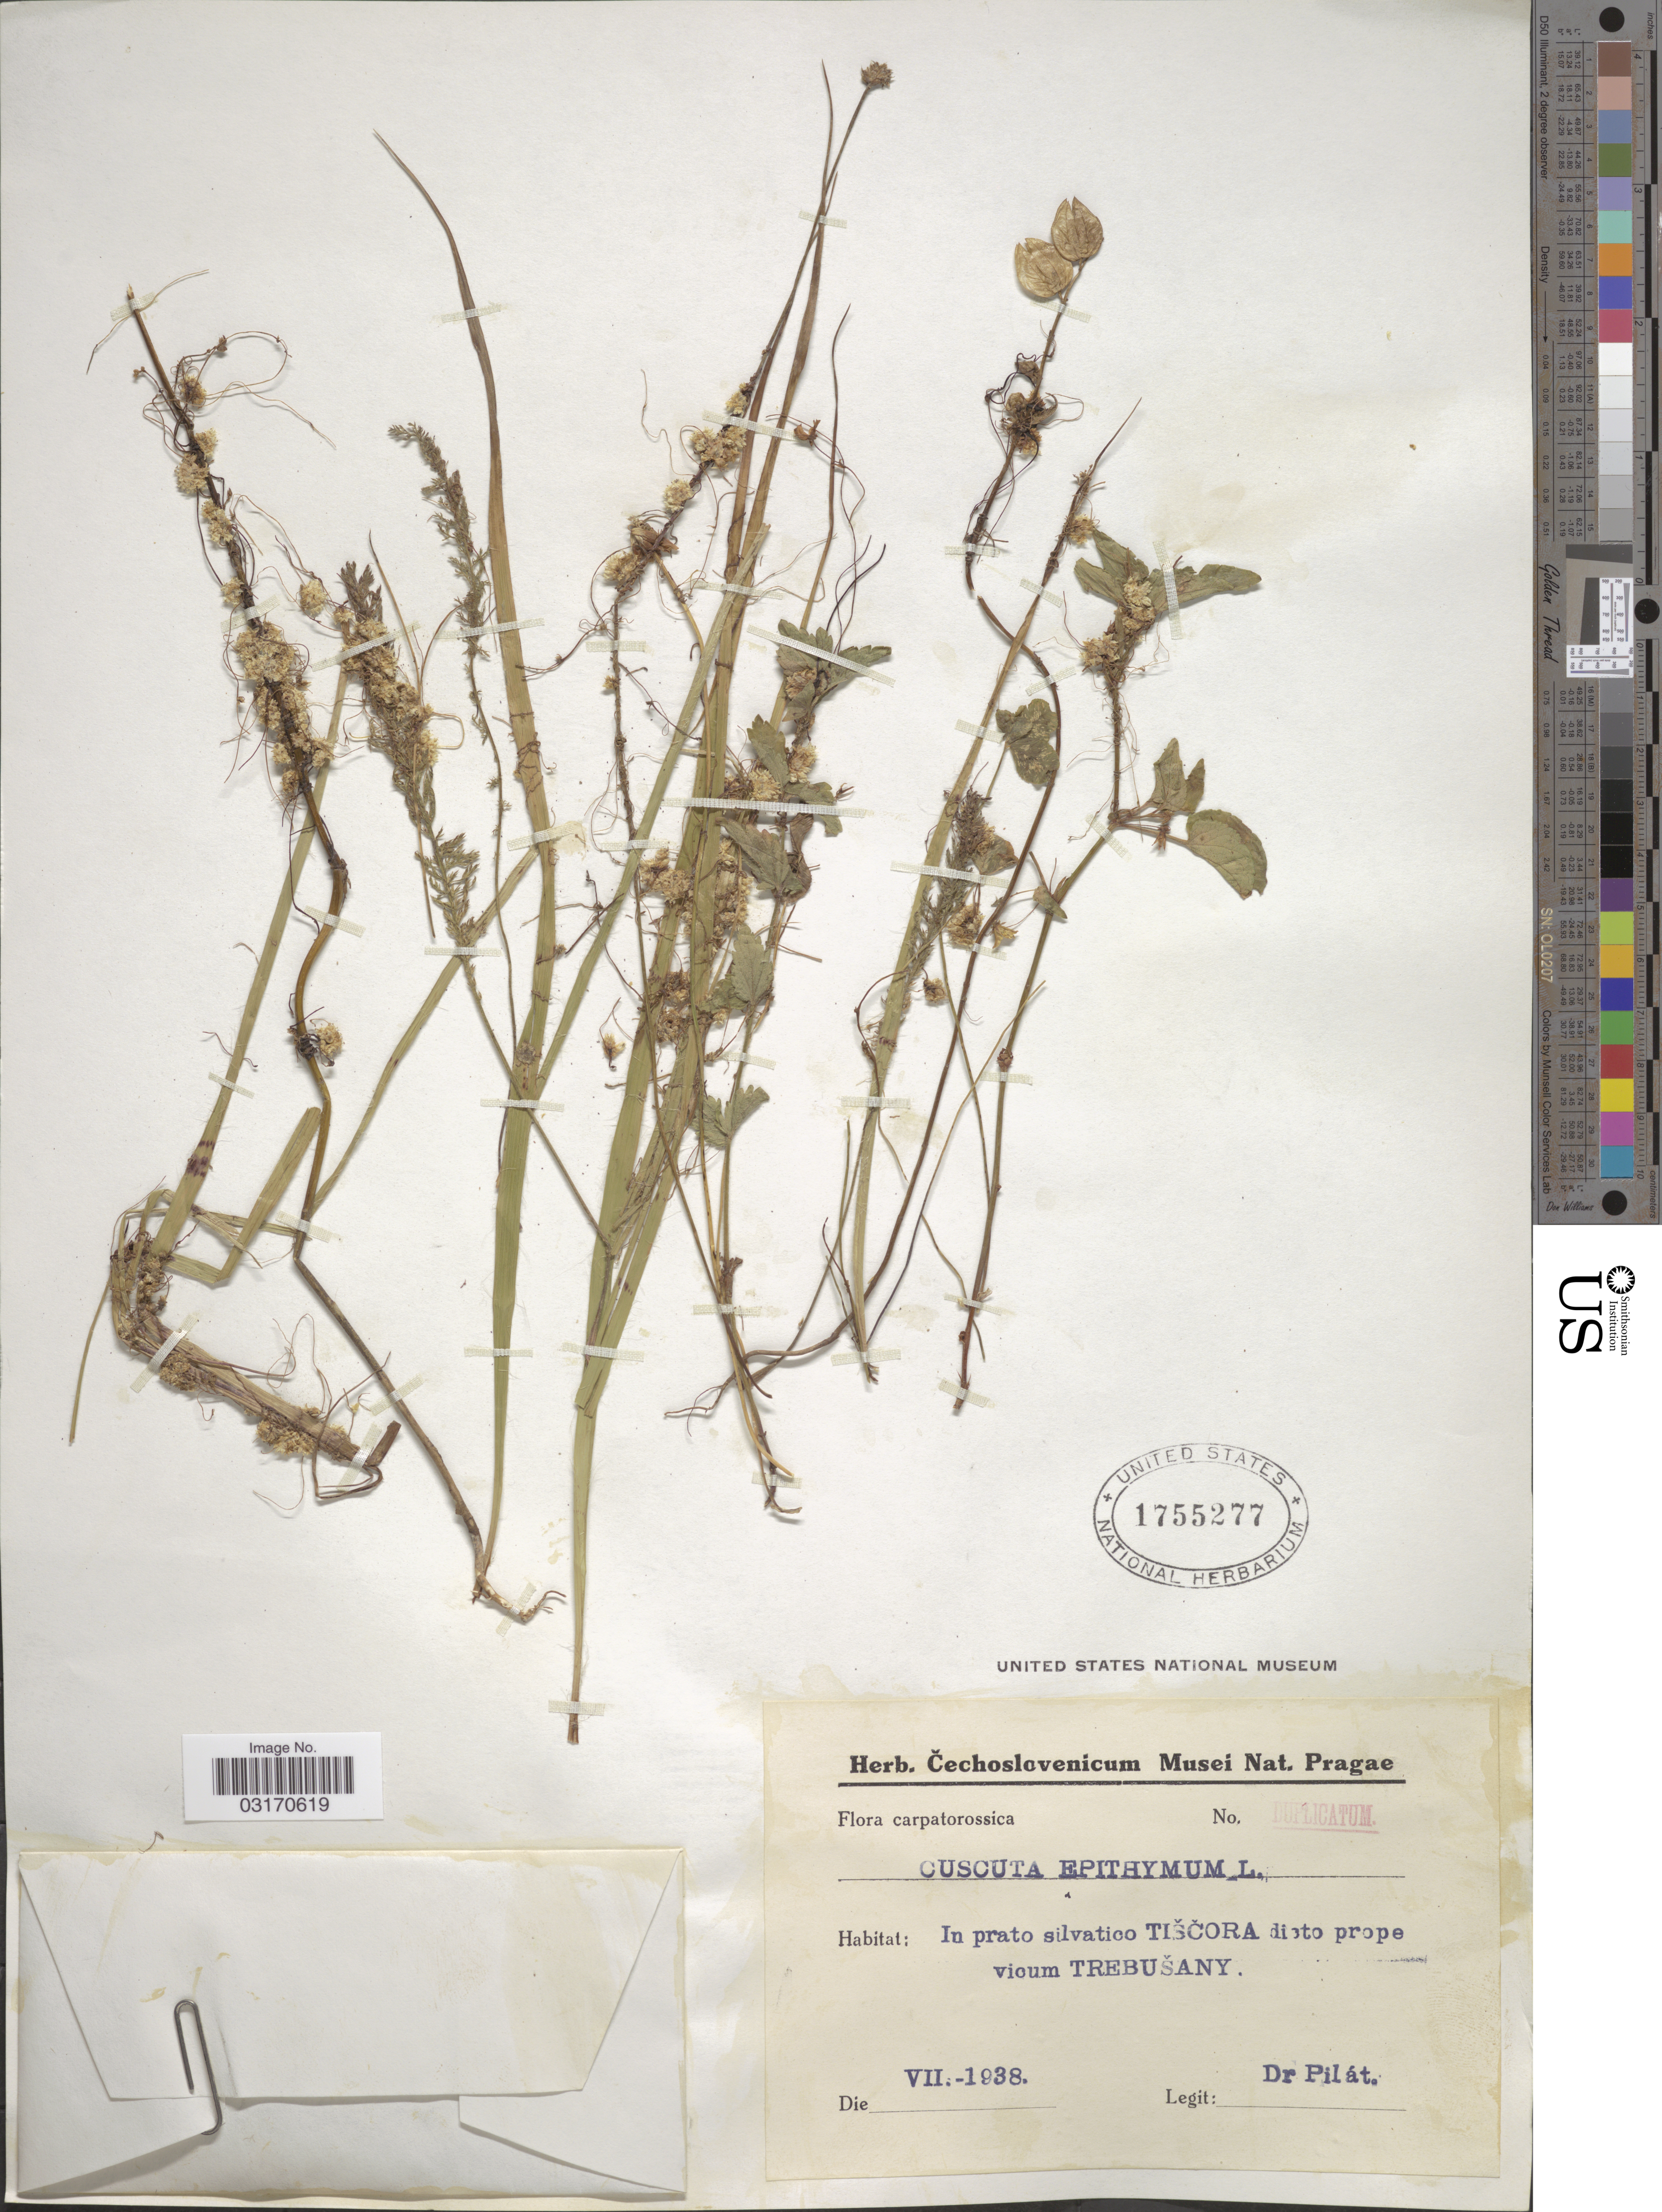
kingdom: Plantae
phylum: Tracheophyta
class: Magnoliopsida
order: Solanales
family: Convolvulaceae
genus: Cuscuta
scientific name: Cuscuta epithymum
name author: Murray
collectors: Pilát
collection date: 1938-07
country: Ukraine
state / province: Zakarpattya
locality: In prato silvatico Tiščora disto prope vicum Trebušany.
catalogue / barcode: US 1755277